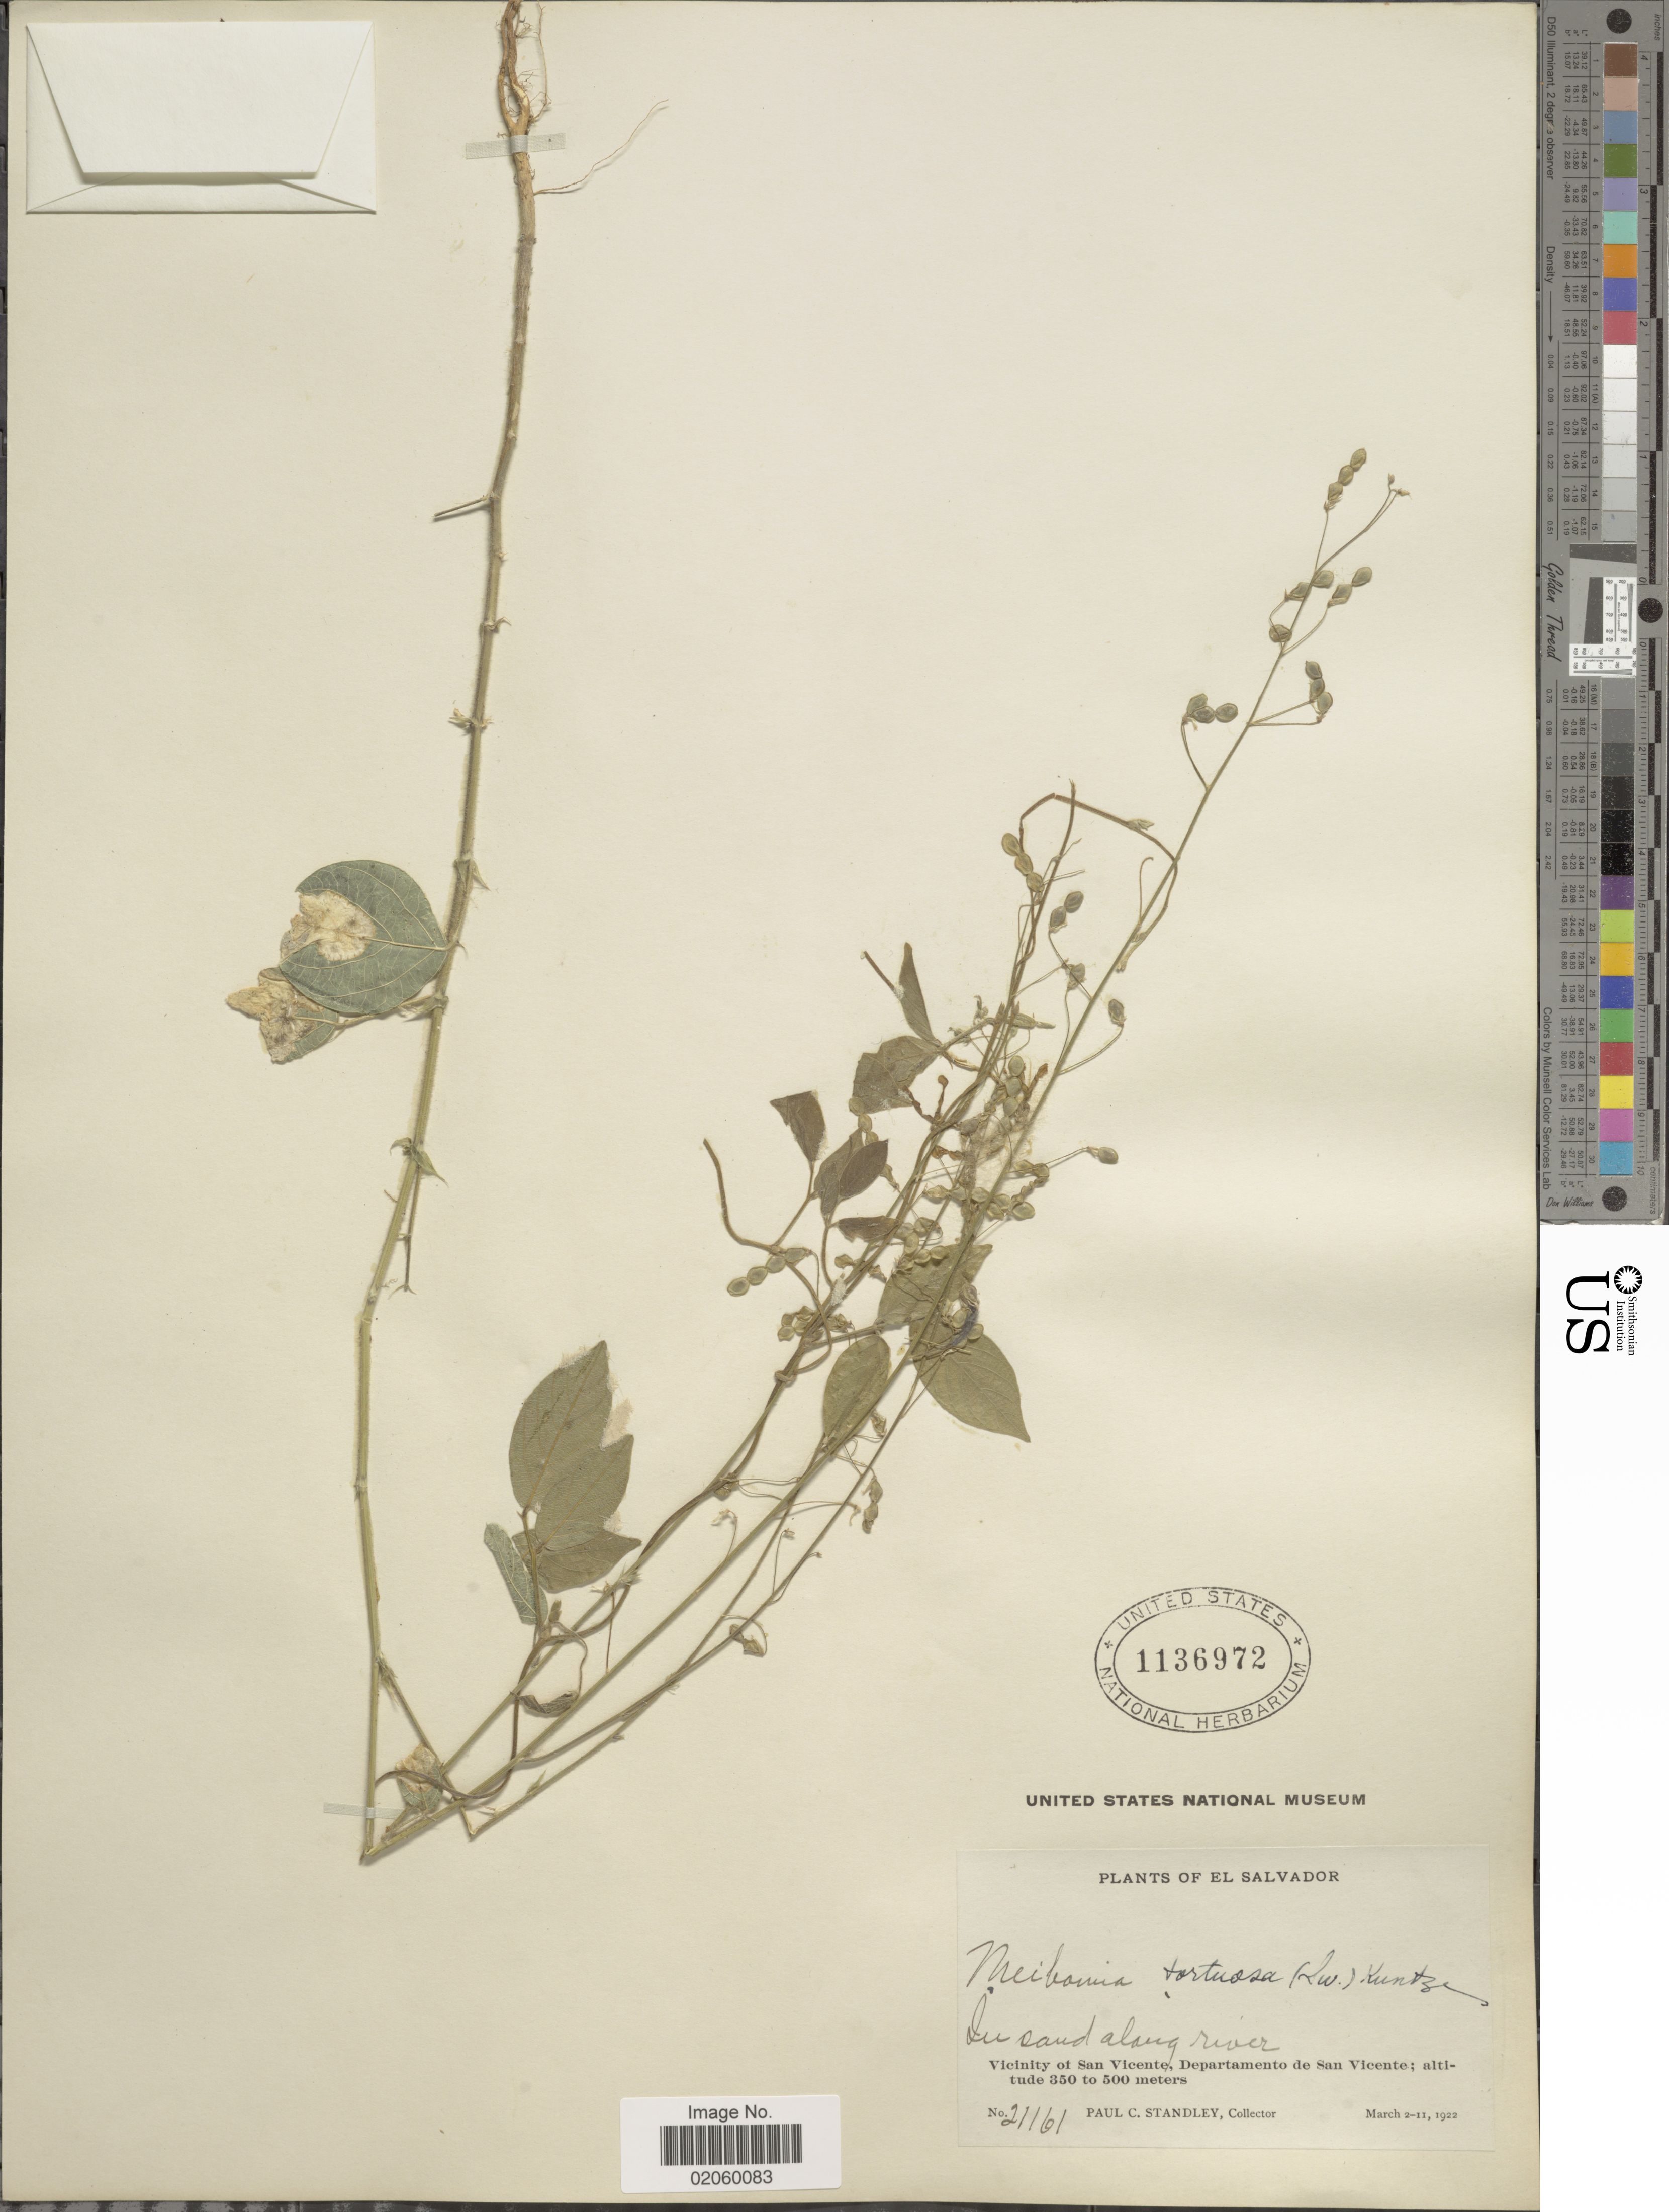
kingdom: Plantae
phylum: Tracheophyta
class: Magnoliopsida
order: Fabales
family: Fabaceae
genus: Desmodium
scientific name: Desmodium tortuosum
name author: (Sw.) DC.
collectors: P. C. Standley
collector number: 21161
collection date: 1922-03-02/1922-03-11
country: El Salvador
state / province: San Vincente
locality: Departamento de San Vicente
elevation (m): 350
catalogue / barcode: US 1136972